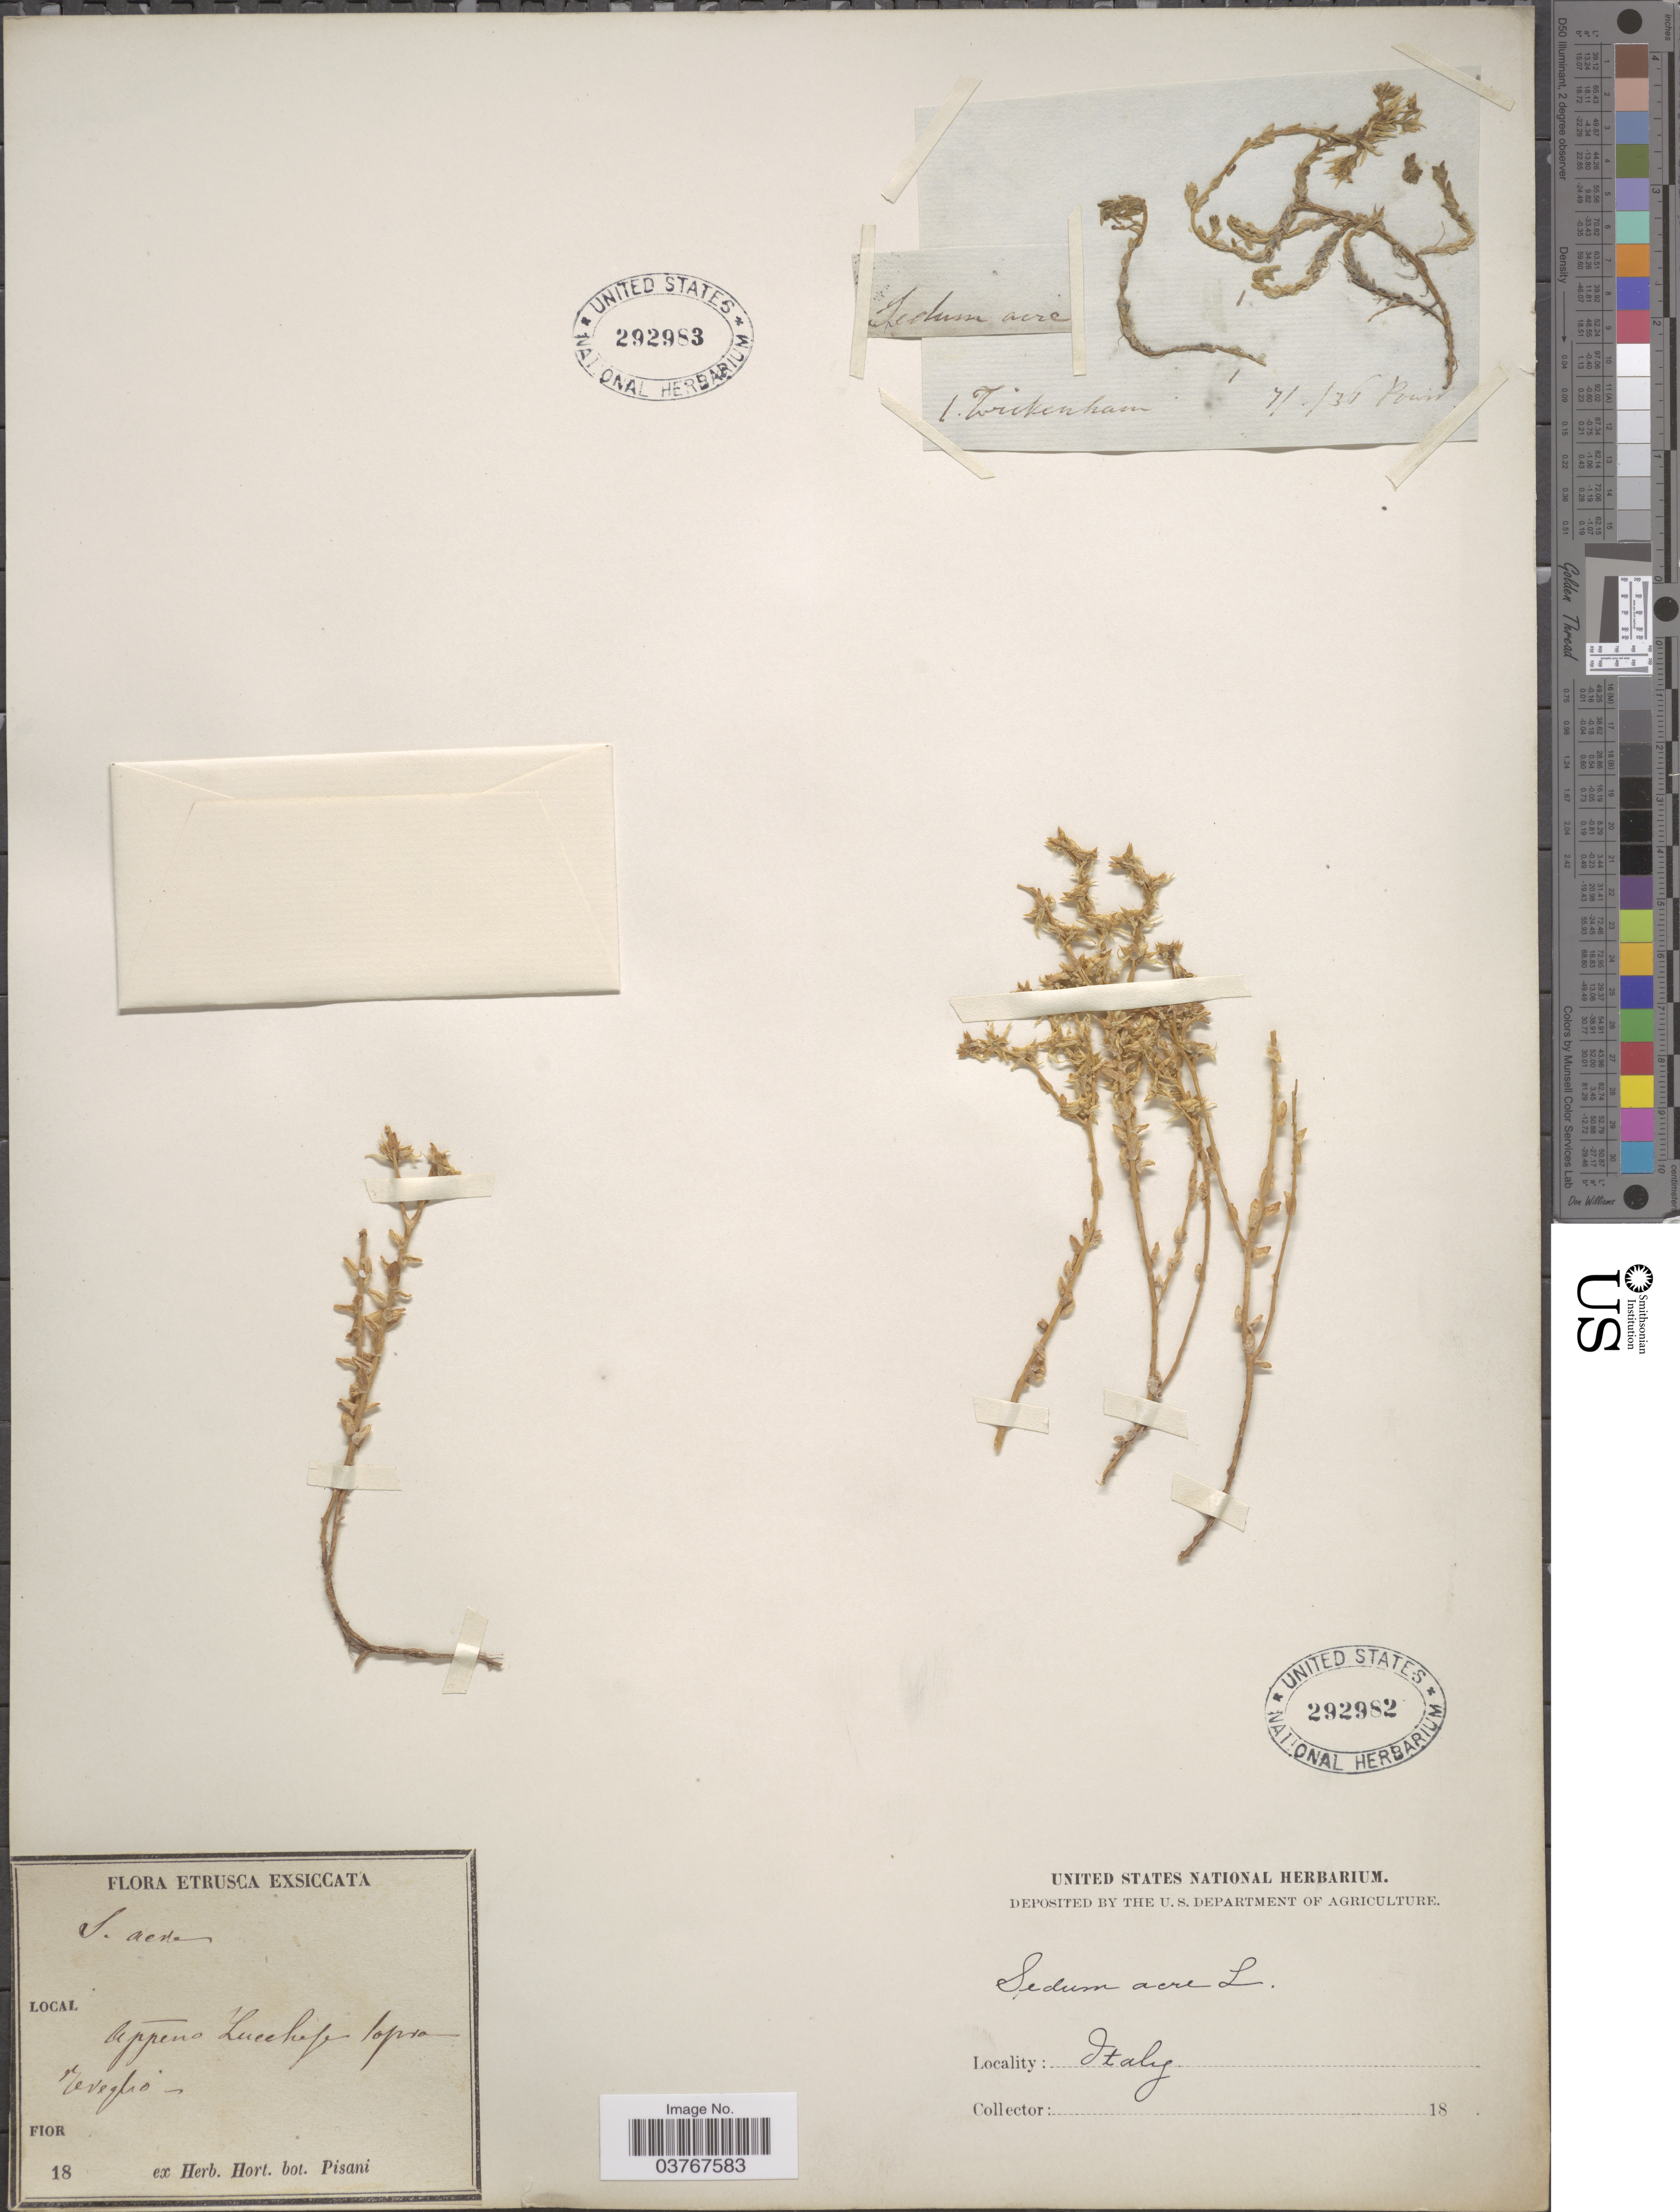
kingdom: Plantae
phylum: Tracheophyta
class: Magnoliopsida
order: Saxifragales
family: Crassulaceae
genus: Sedum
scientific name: Sedum acre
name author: L.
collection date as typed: Transcribed d/m/y: 7/4/36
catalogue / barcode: US 292983-2